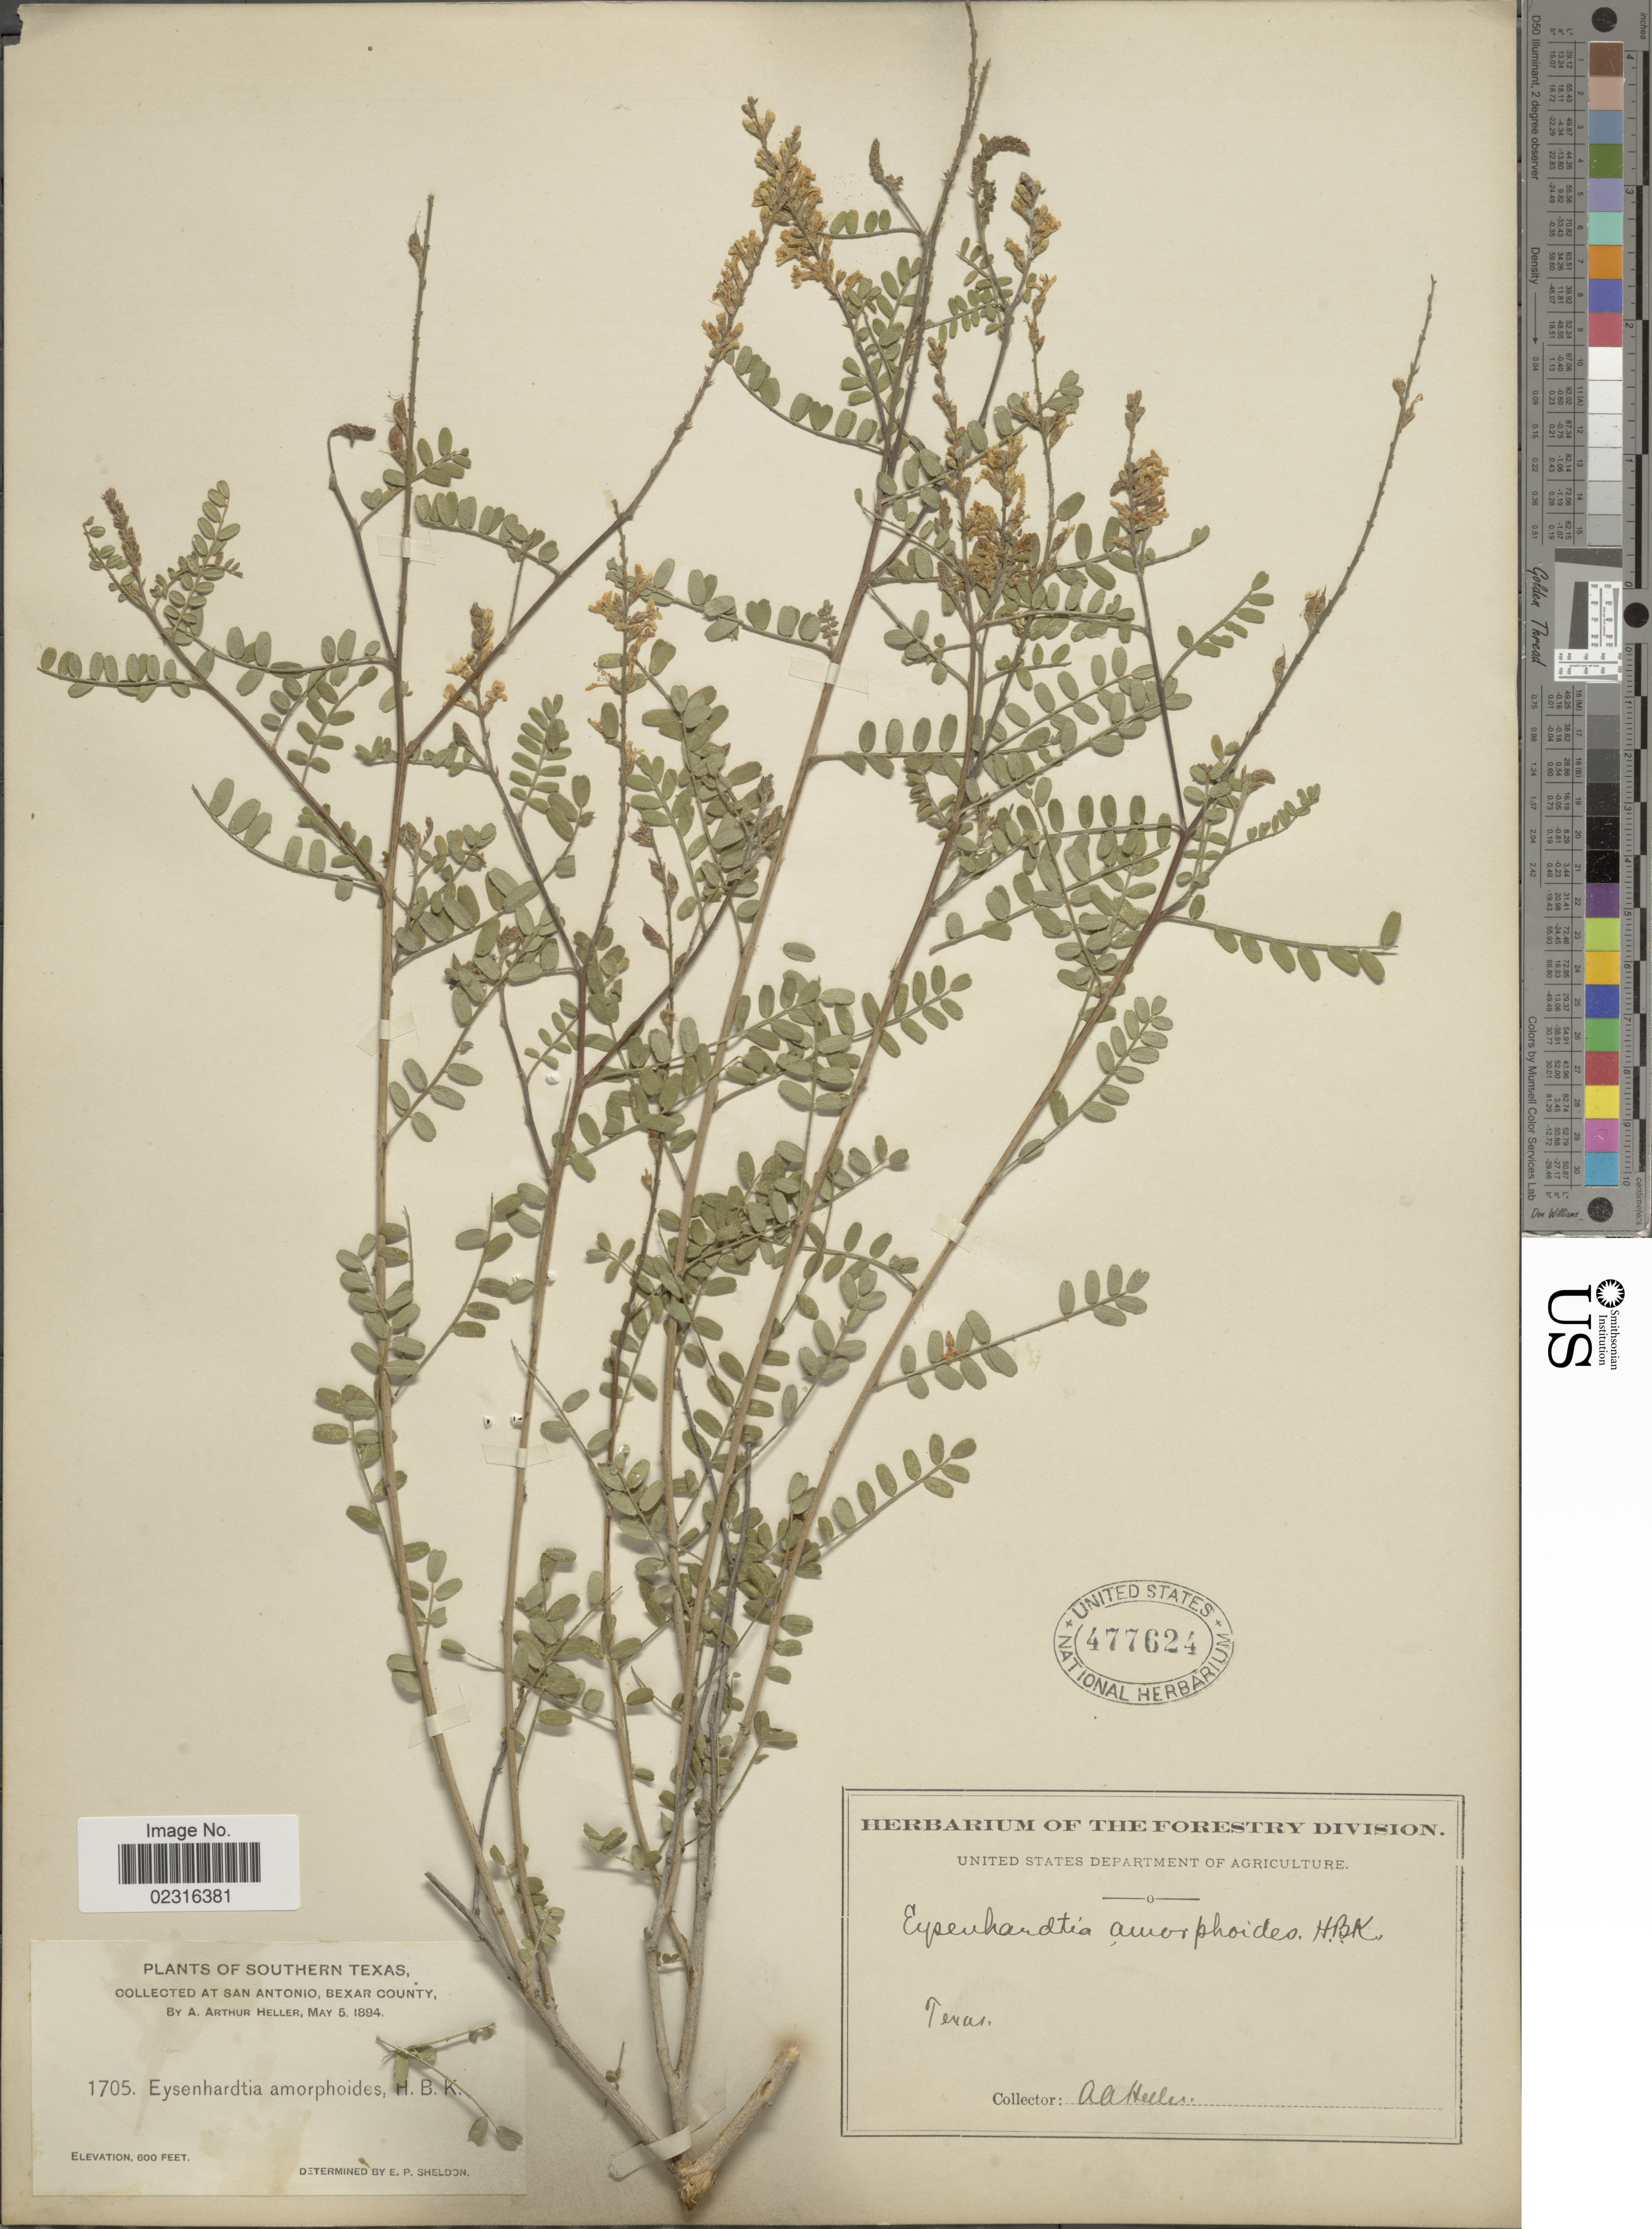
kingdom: Plantae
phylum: Tracheophyta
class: Magnoliopsida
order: Fabales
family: Fabaceae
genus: Eysenhardtia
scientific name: Eysenhardtia texana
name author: Scheele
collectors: A. A. Heller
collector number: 1705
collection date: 1894-05-05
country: United States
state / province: Texas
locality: Southern Texas, at San Antonio.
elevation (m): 183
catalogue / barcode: US 477624